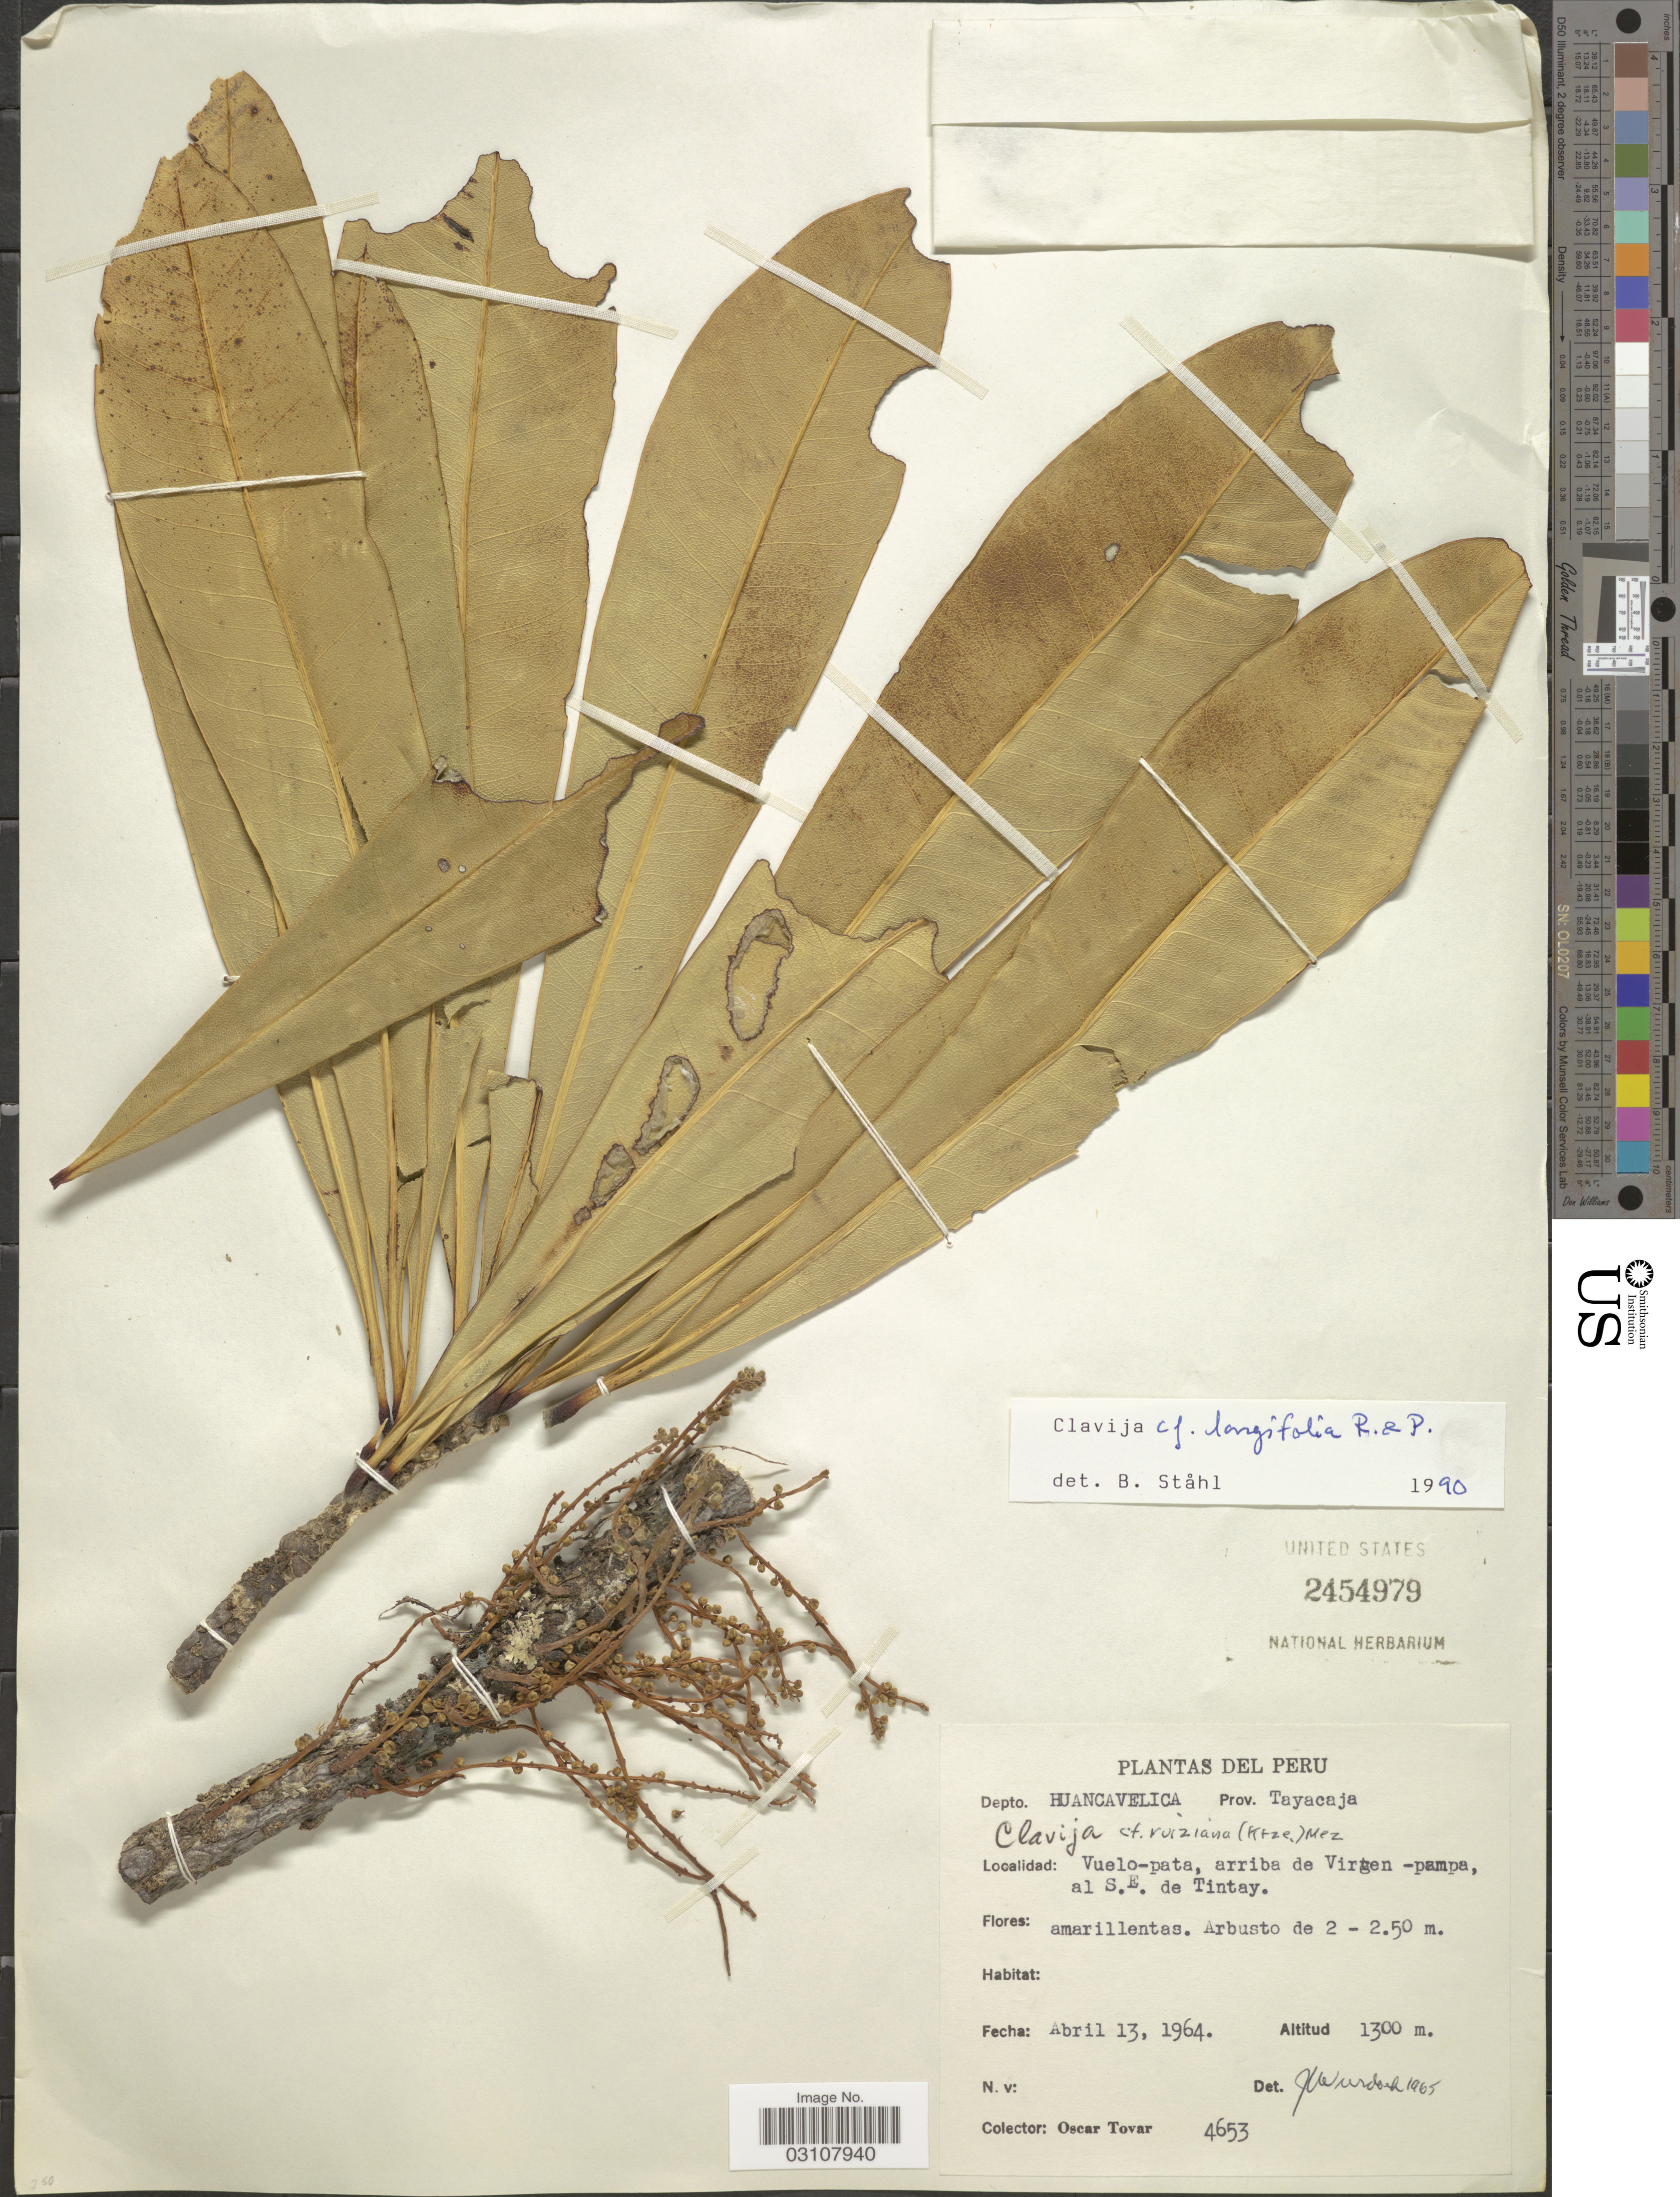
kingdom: Plantae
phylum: Tracheophyta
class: Magnoliopsida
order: Ericales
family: Primulaceae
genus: Clavija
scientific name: Clavija longifolia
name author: (Jacq.) Mez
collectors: Ó. Tovar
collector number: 4653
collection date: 1964-04-13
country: Peru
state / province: Huancavelica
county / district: Tayacaja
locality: Depto. Huancavelica. Prov. Tayacaja. Vuelo-pata, arriba de Virgen -pampa, al S.E. de Tintay.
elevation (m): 1300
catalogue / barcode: US 2454979